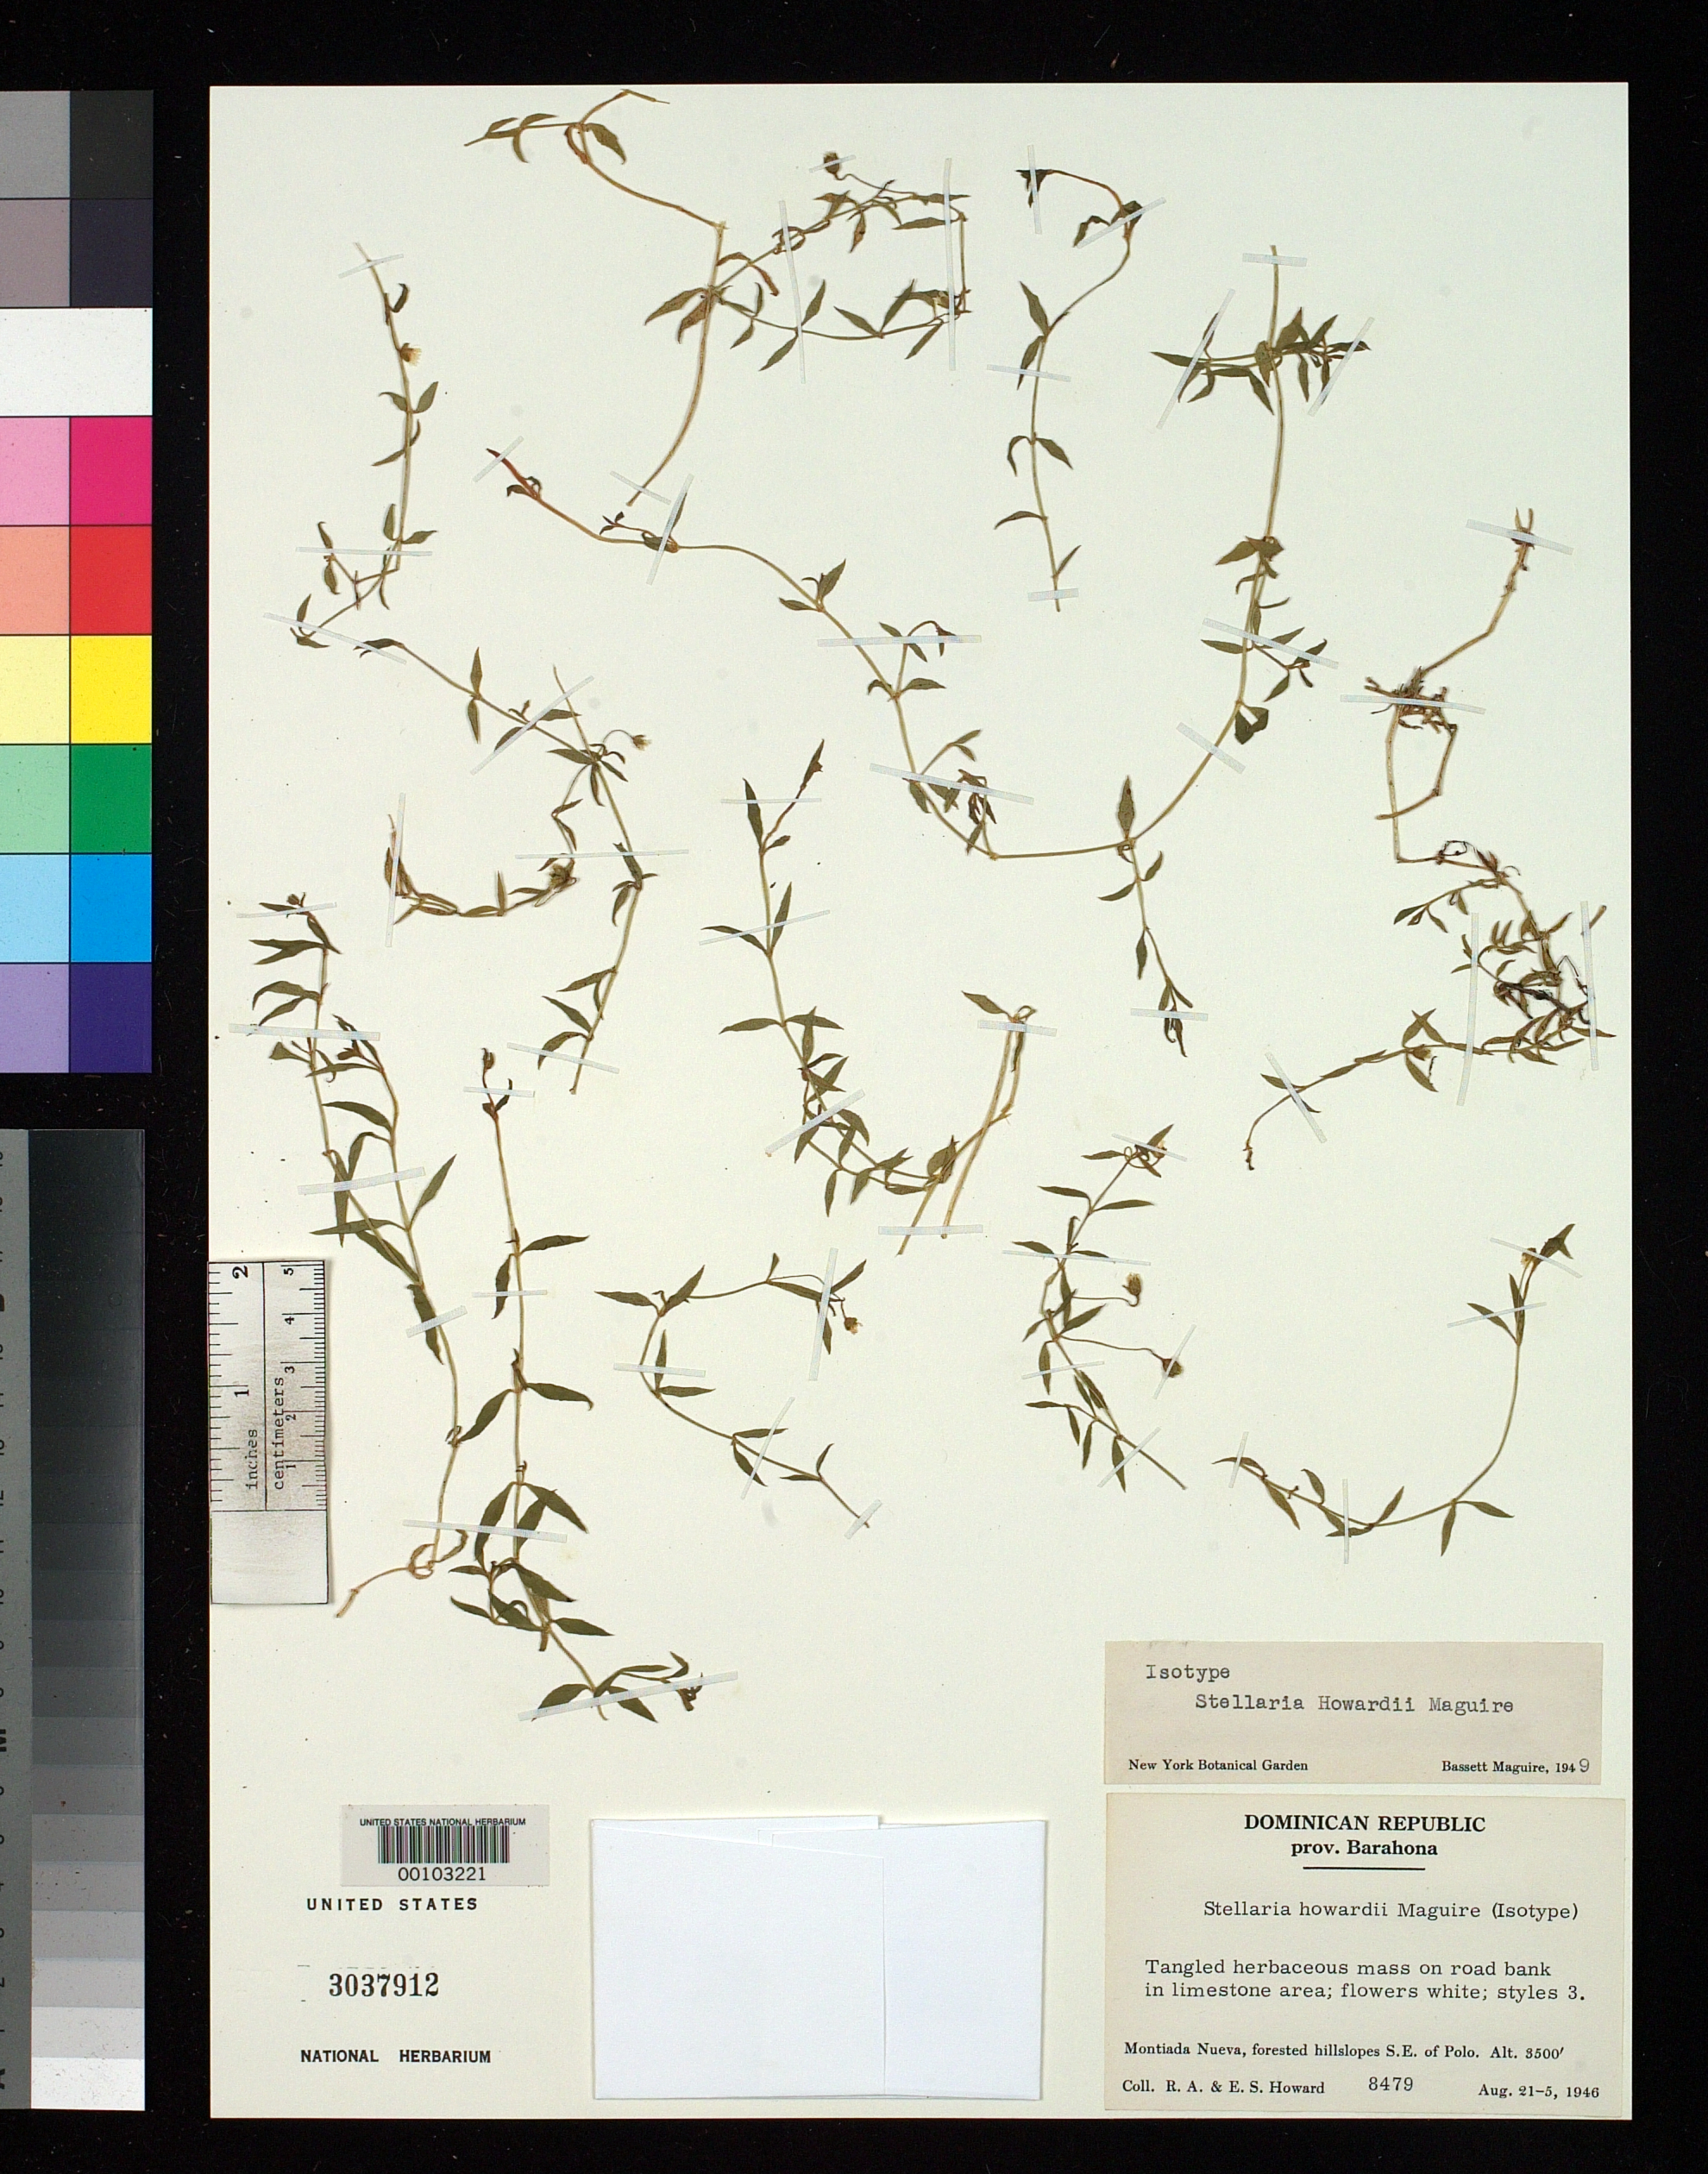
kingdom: Plantae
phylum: Tracheophyta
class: Magnoliopsida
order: Caryophyllales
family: Caryophyllaceae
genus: Stellaria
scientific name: Stellaria howardii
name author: Maguire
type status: Isotype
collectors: R. A. Howard & E. S. Howard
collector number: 8479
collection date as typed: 21 Aug 1946 to 25 Aug 1946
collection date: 1946-08-21/1946-08-25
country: Dominican Republic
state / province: Barahona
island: Hispaniola Island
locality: Montiada Nuea, SE of Polo.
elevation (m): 1067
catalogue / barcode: US 3037912